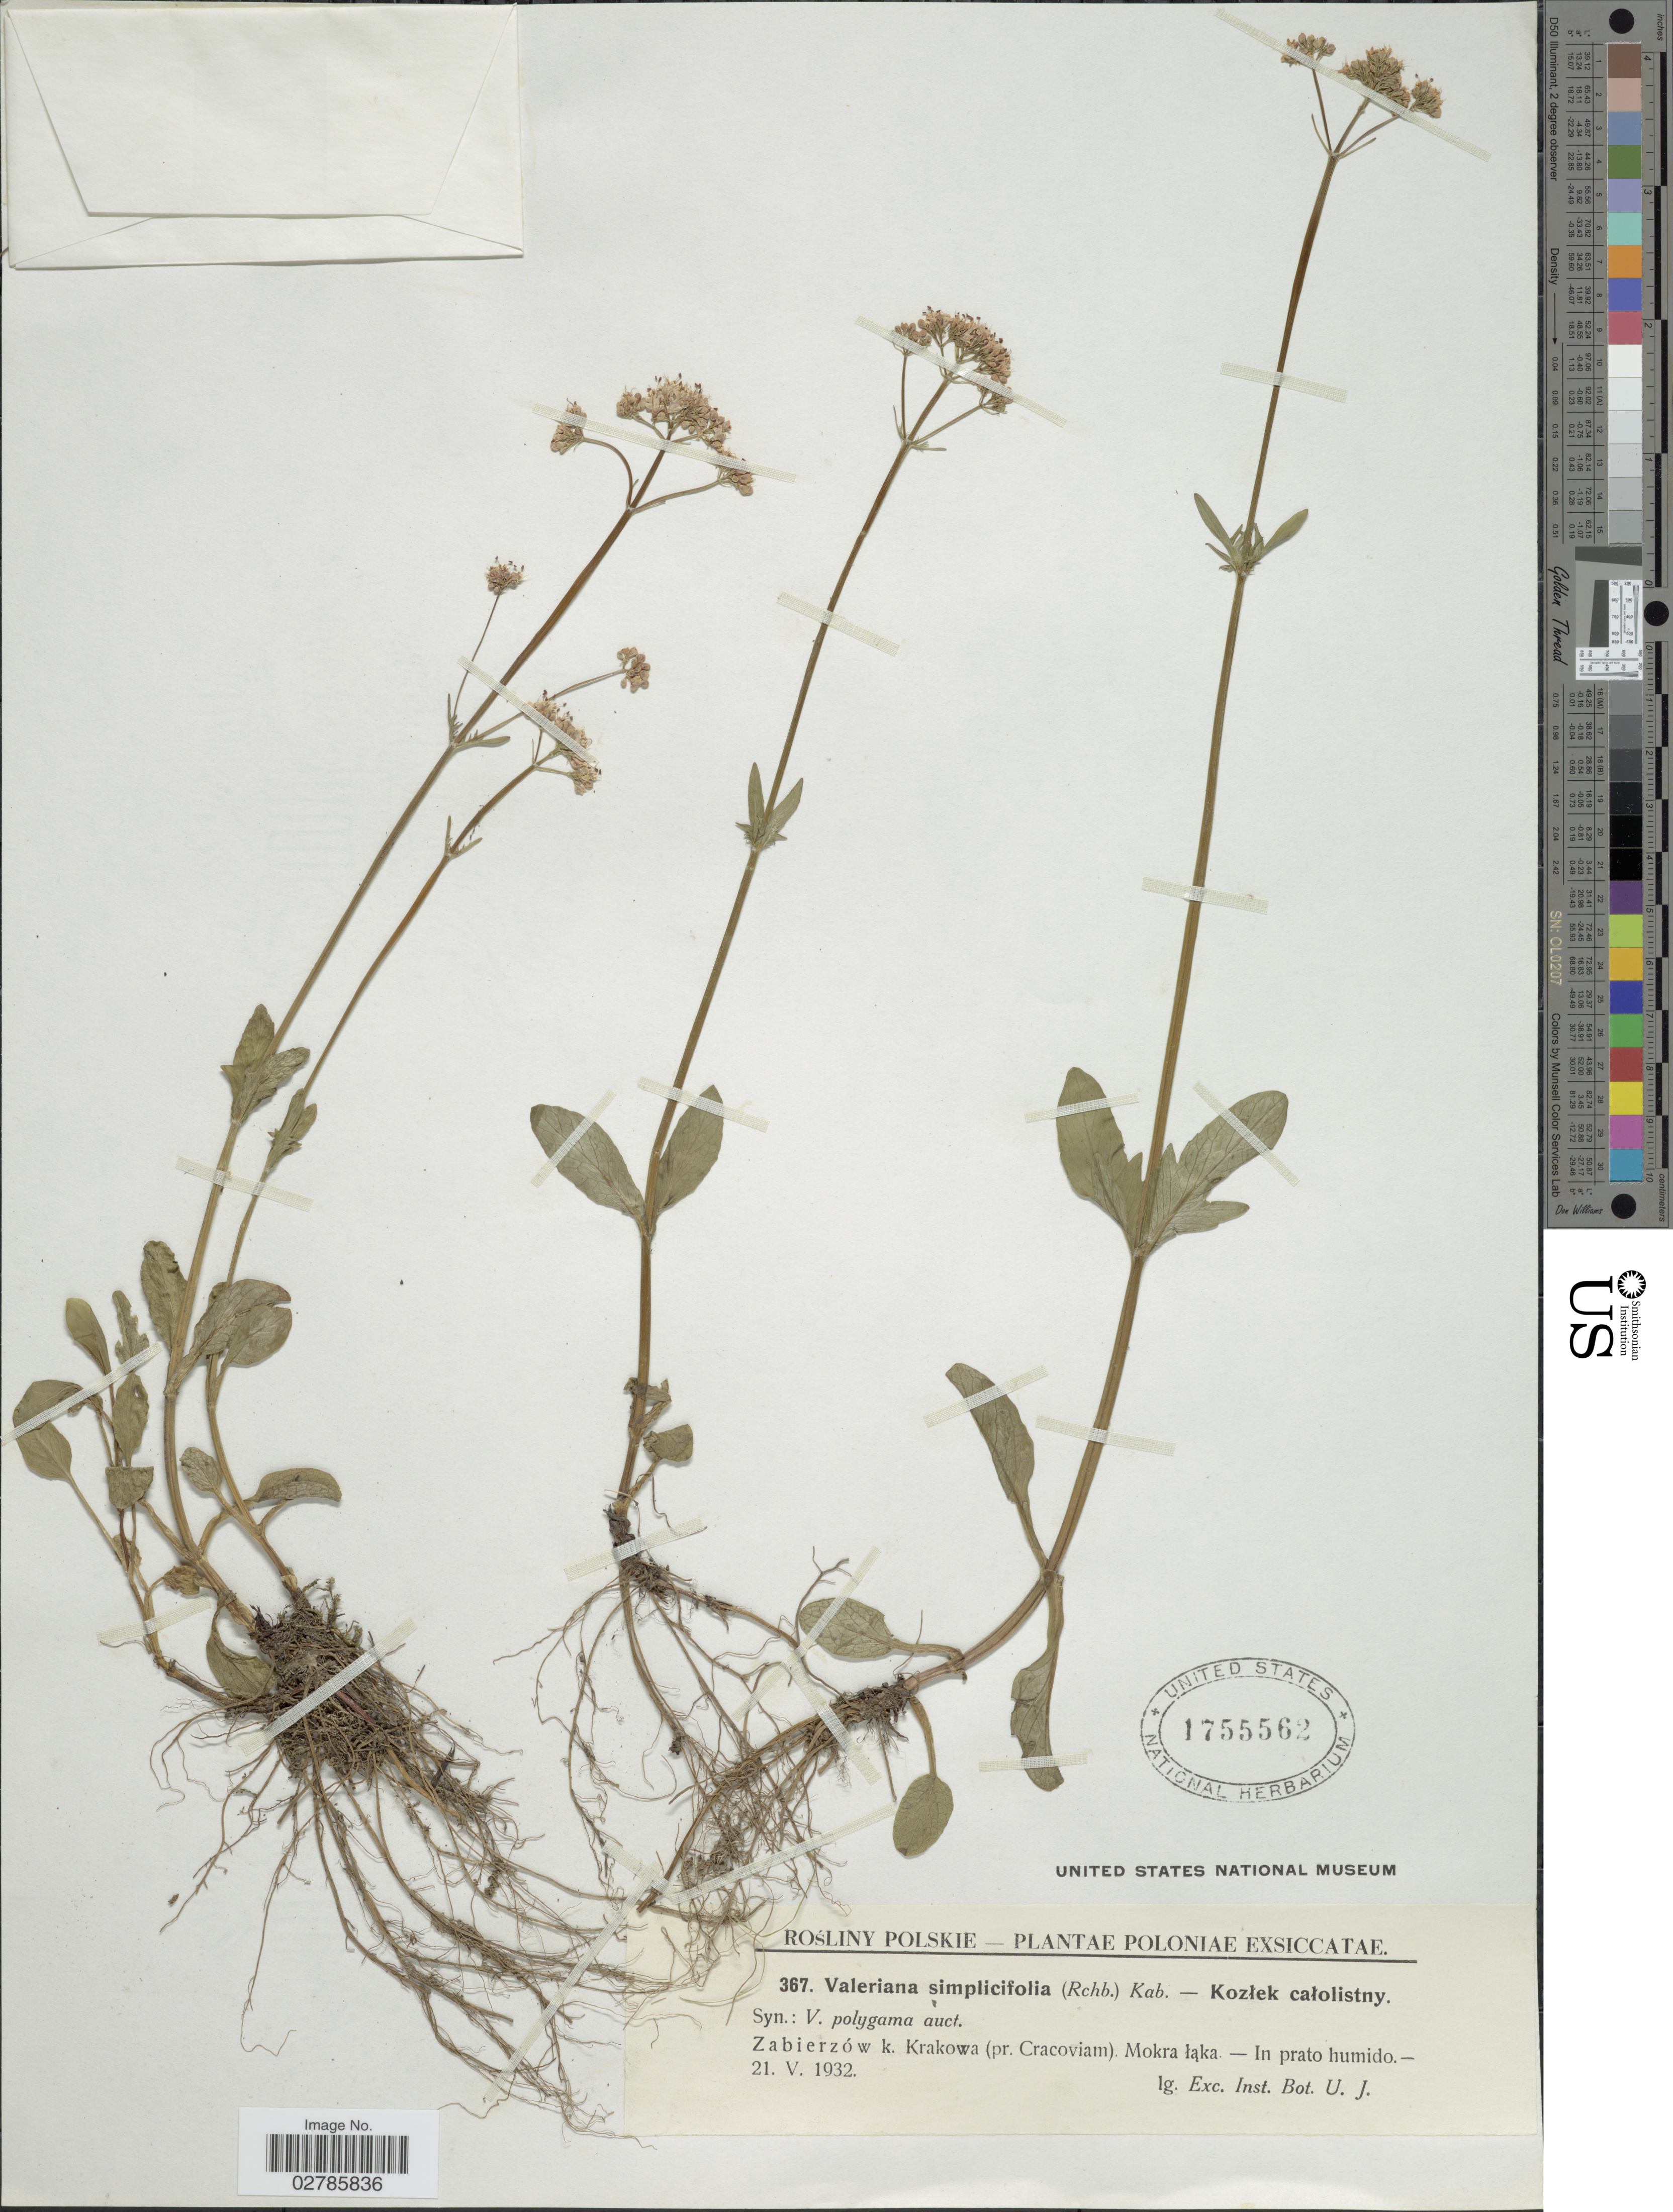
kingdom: Plantae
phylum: Tracheophyta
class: Magnoliopsida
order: Dipsacales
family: Caprifoliaceae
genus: Valeriana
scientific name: Valeriana simplicifolia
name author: Kabath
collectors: Exch. Inst. Bot. U.J.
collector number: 367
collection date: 1932-05-21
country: Poland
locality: Poloniae. Zabierzów k. Krakowa (pr. Cracoviam). Mokra laka - In prato humido.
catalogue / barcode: US 1755562